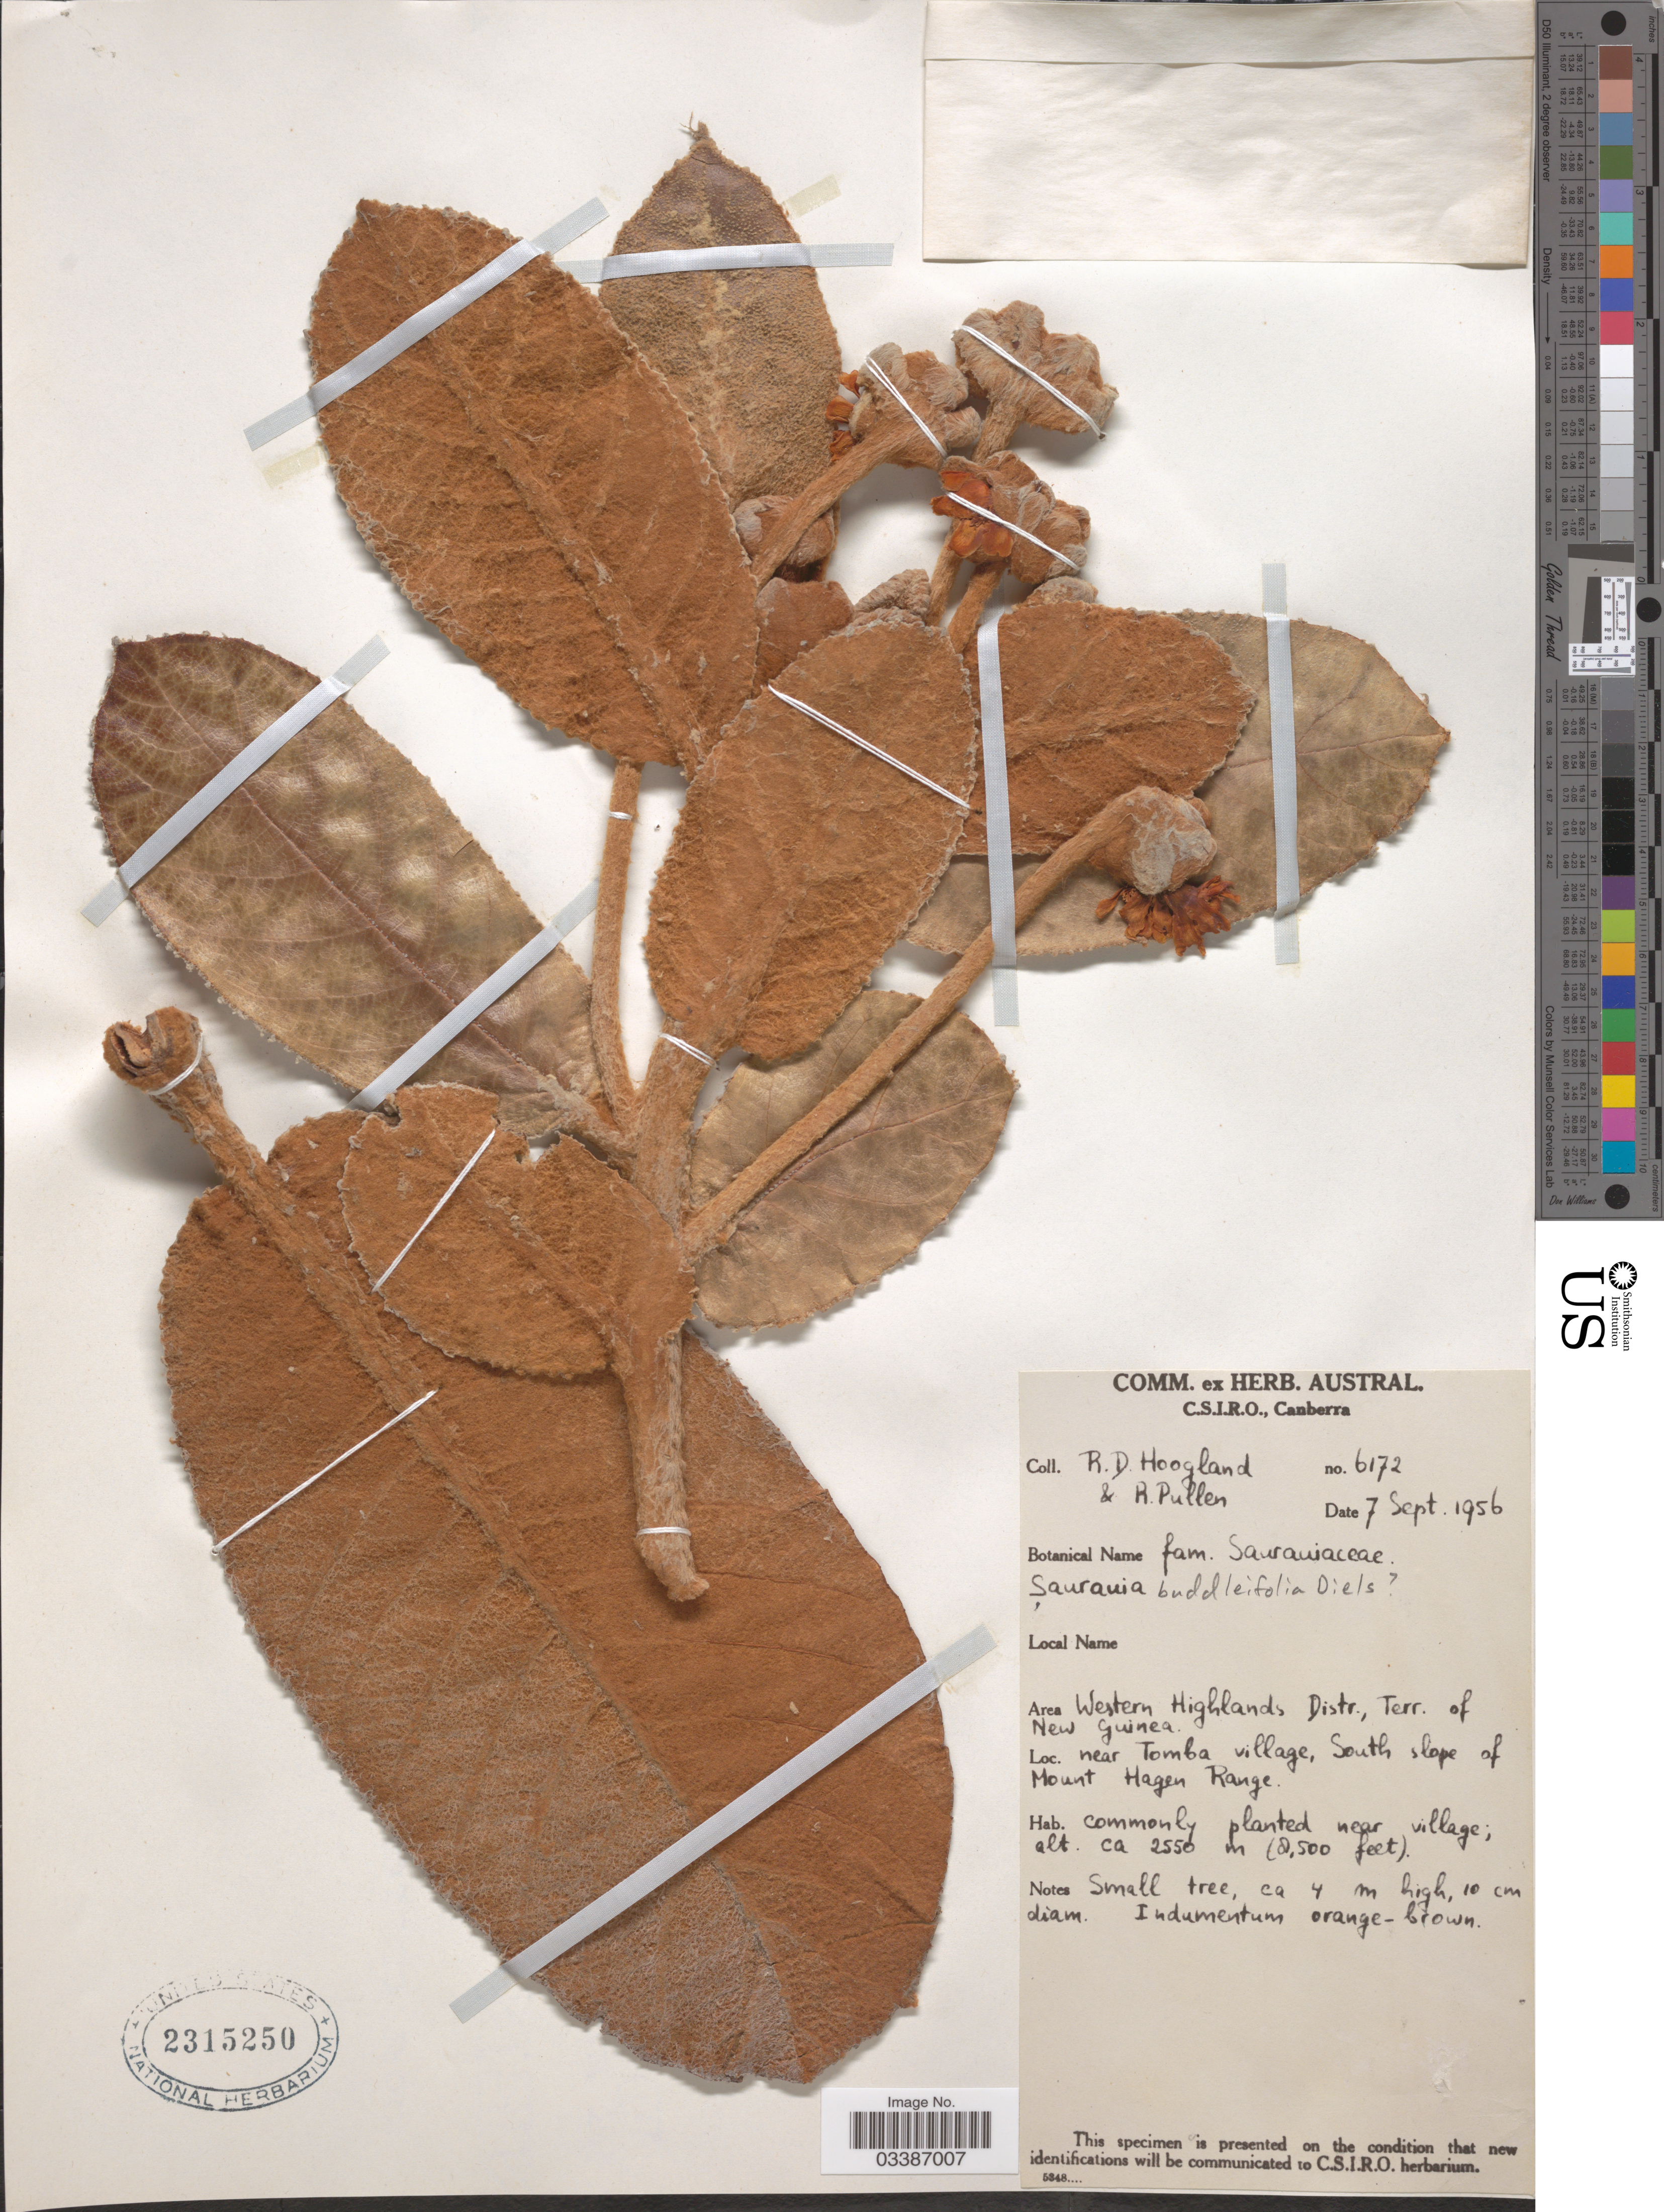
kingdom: Plantae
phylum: Tracheophyta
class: Magnoliopsida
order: Ericales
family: Actinidiaceae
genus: Saurauia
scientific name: Saurauia buddlejifolia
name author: Diels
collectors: R. D. Hoogland & R. Pullen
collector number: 6172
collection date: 1956-09-07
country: Papua New Guinea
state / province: Western Highlands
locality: Area Western Highlands Distr., Terr. of New Guinea. Near Tomba village, South slope of Mount Hagen Range.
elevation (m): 2550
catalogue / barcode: US 2315250